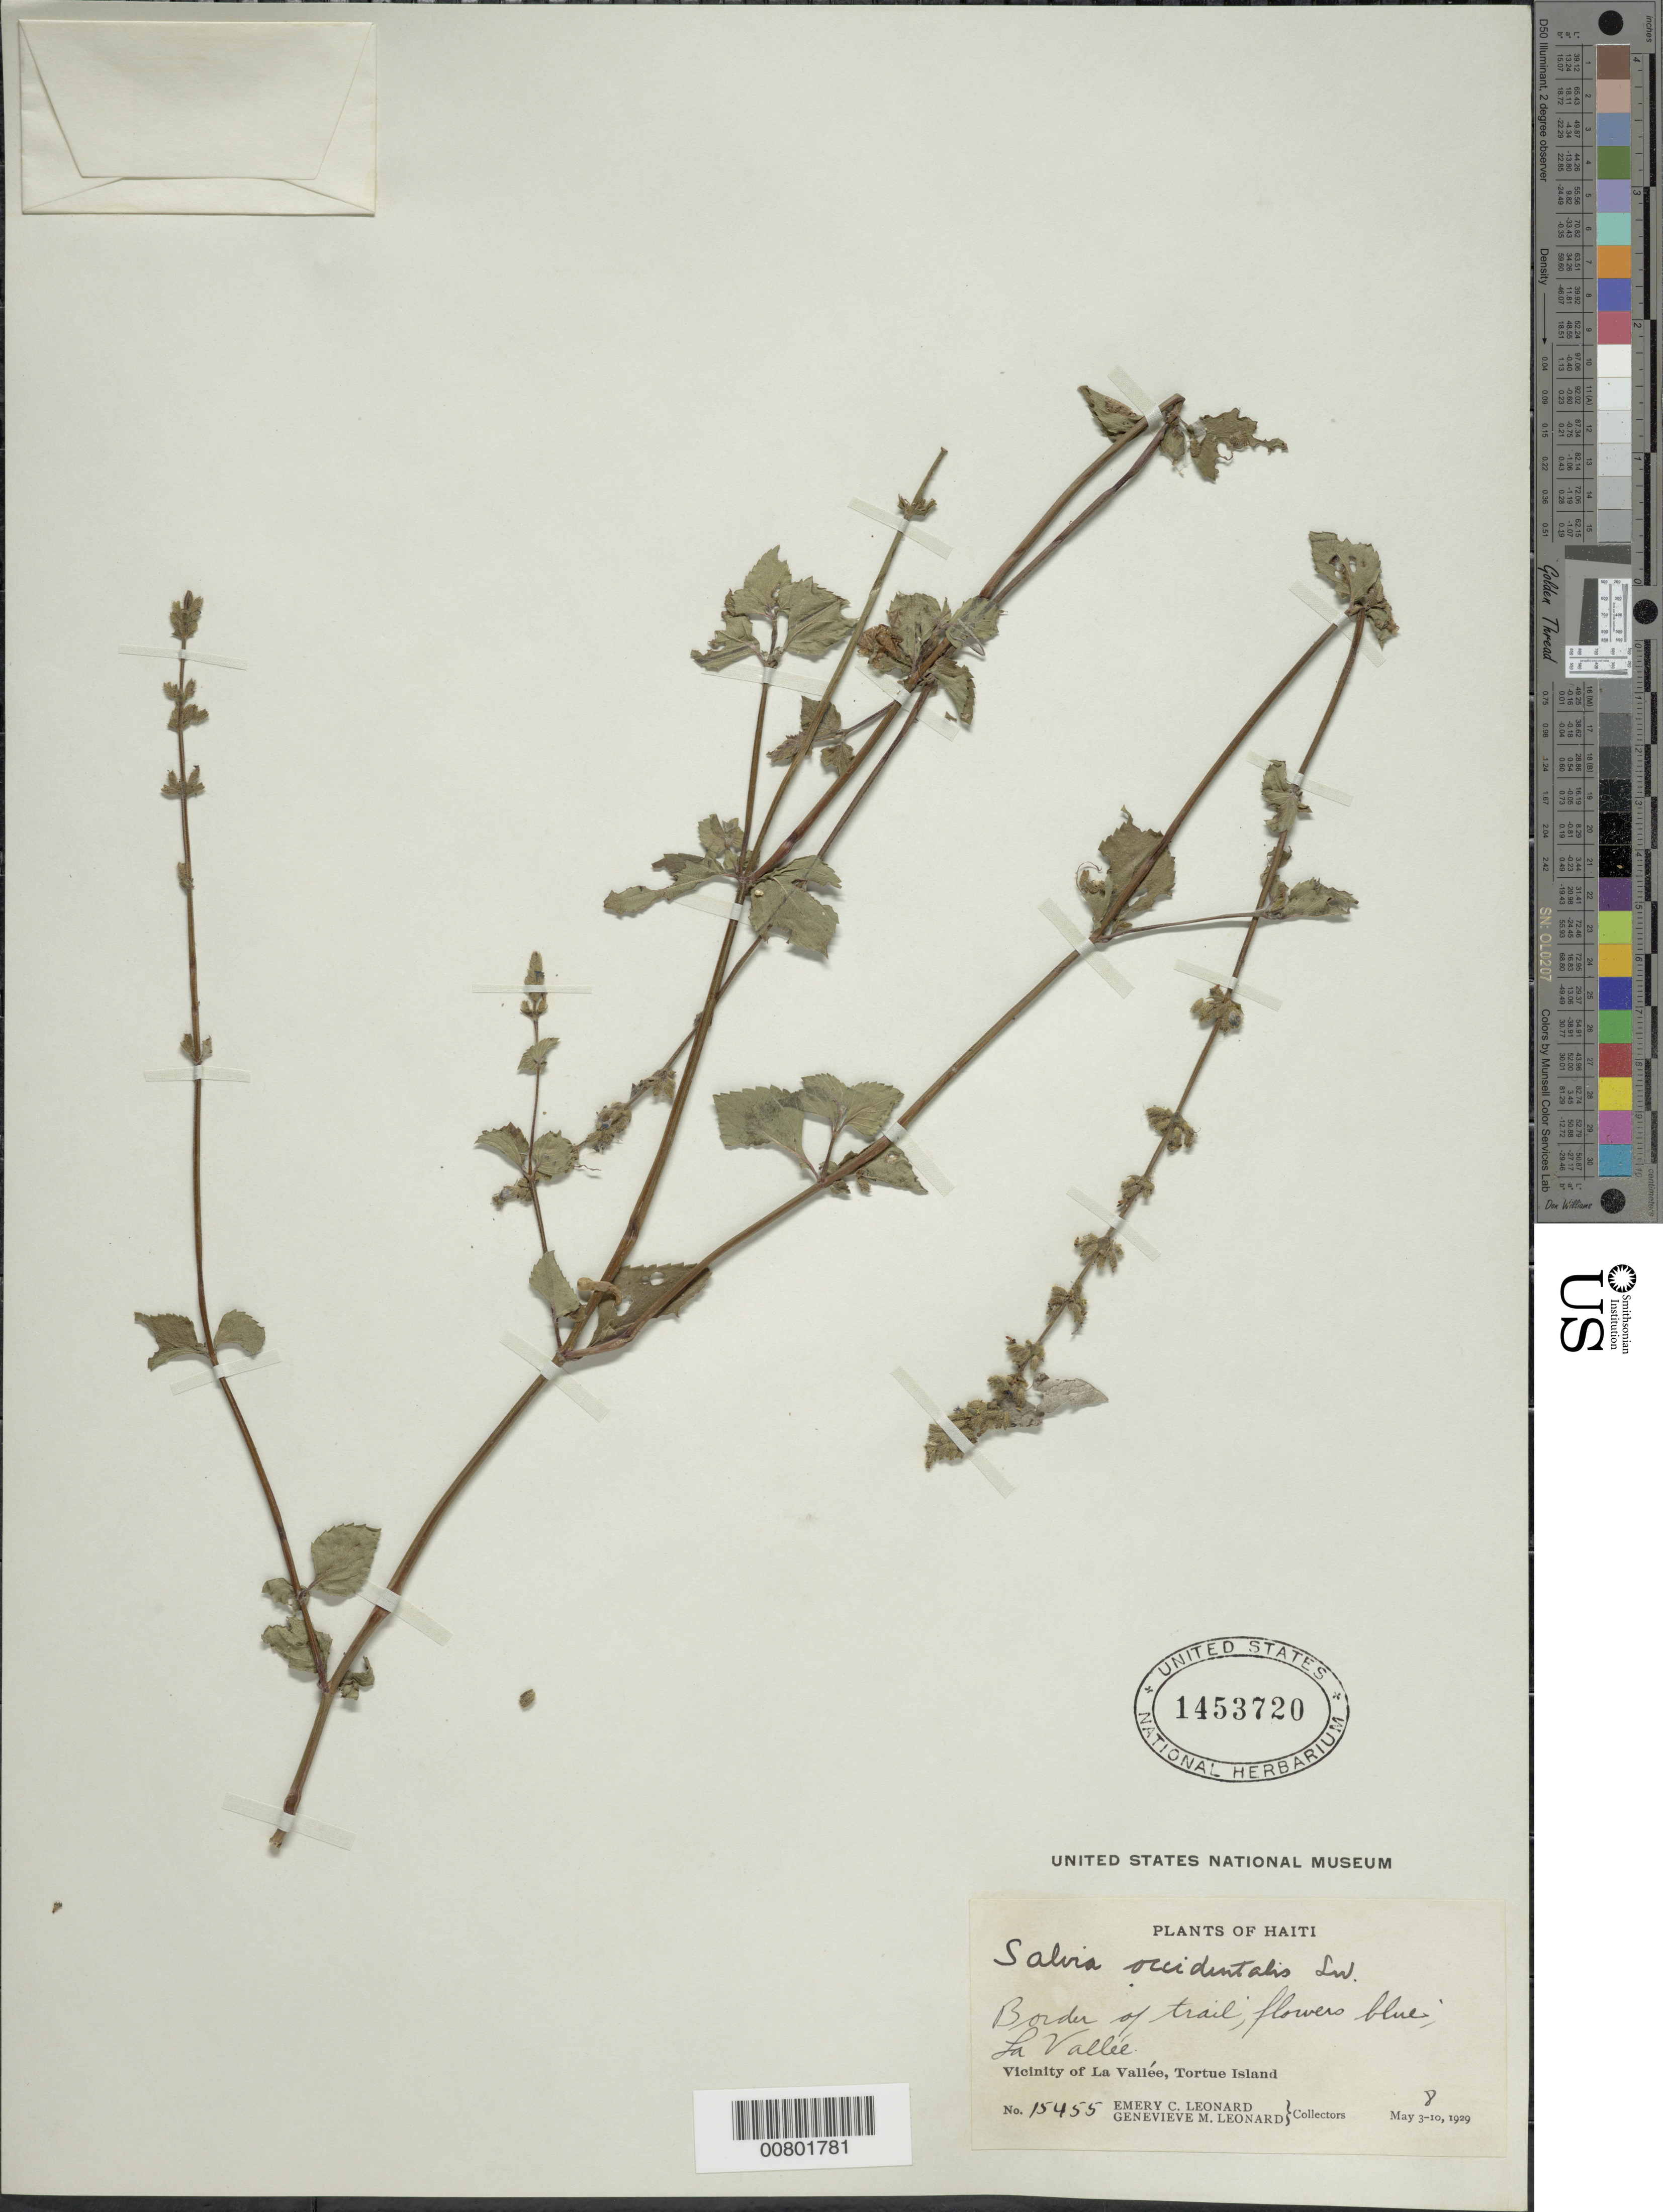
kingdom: Plantae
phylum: Tracheophyta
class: Magnoliopsida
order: Lamiales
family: Lamiaceae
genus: Salvia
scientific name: Salvia occidentalis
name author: Sw.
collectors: E. C. Leonard & G. M. Leonard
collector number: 15455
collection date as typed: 08 May 1929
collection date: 1929-05-08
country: Haiti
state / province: Nord-Ouest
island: Île de la Tortue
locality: Vicinity of La Vallée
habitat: Border of trail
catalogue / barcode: US 1453720